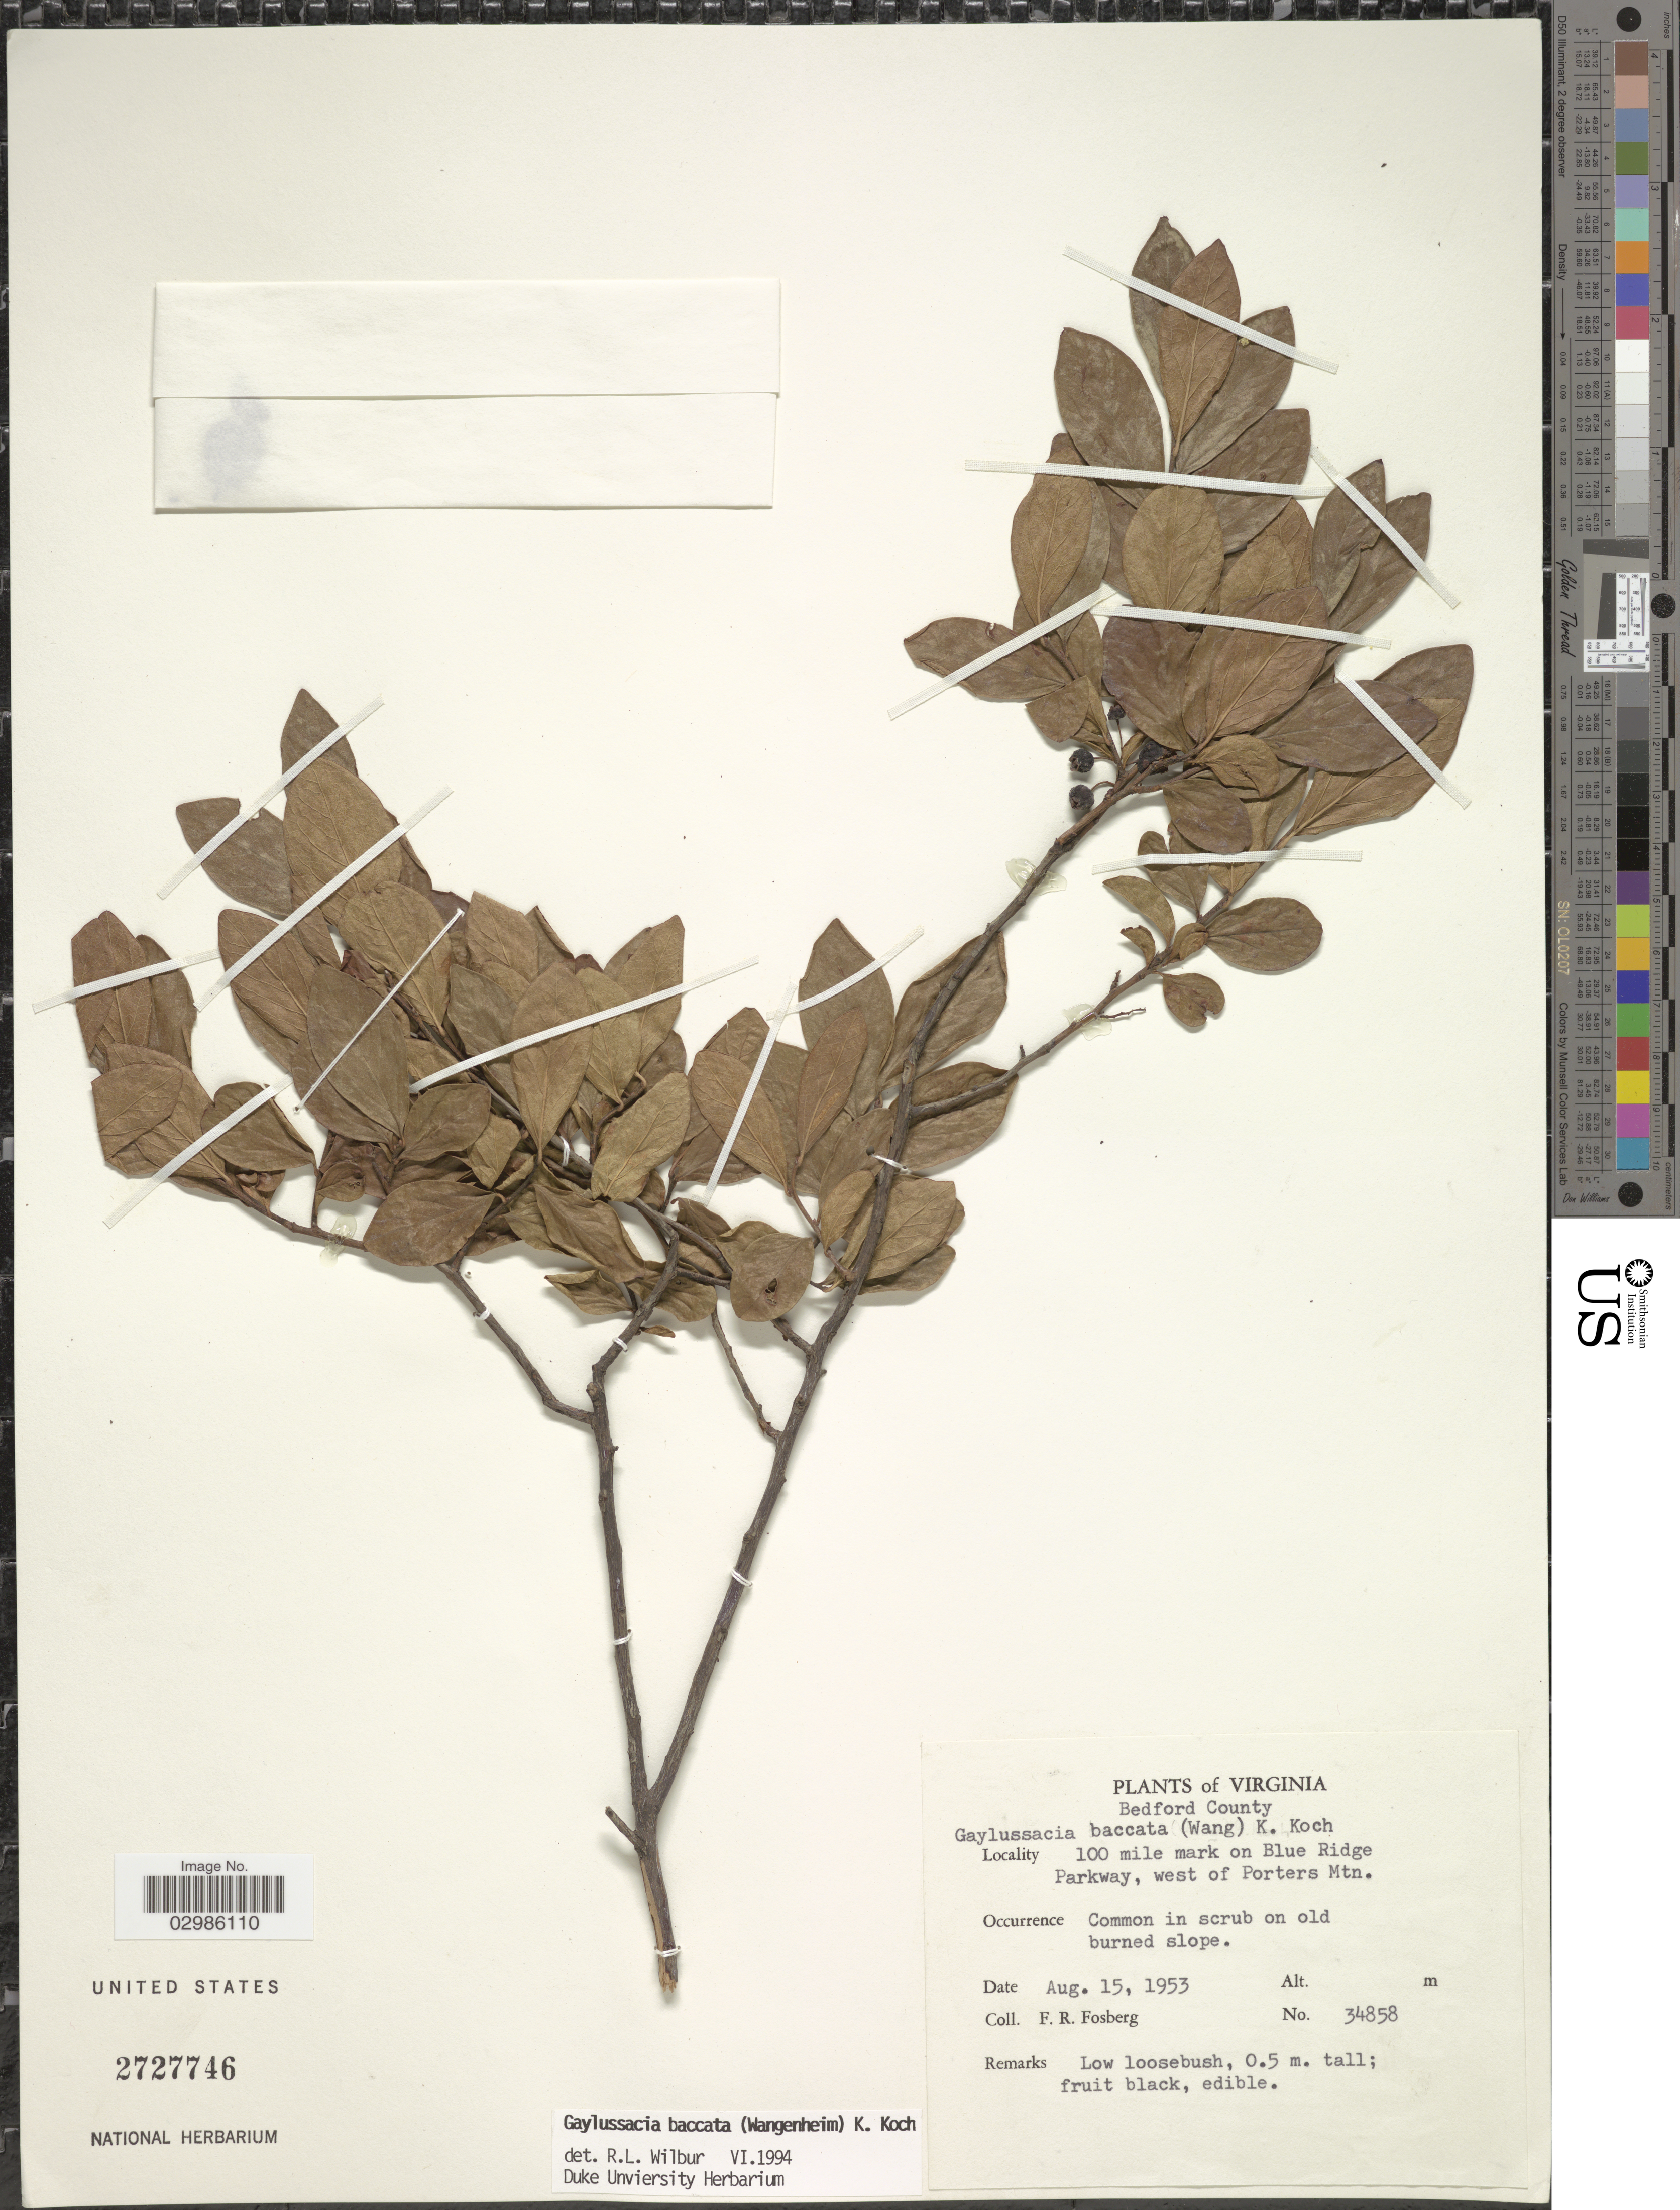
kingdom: Plantae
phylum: Tracheophyta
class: Magnoliopsida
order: Ericales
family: Ericaceae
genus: Gaylussacia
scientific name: Gaylussacia baccata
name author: (Wangenh.) K. Koch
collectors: F. R. Fosberg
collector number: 34858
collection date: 1953-08-15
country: United States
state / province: Virginia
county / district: Bedford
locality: Bedford County. 100 mile mark on Blue Ridge Parkway, west of Porters Mtn.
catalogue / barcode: US 2727746